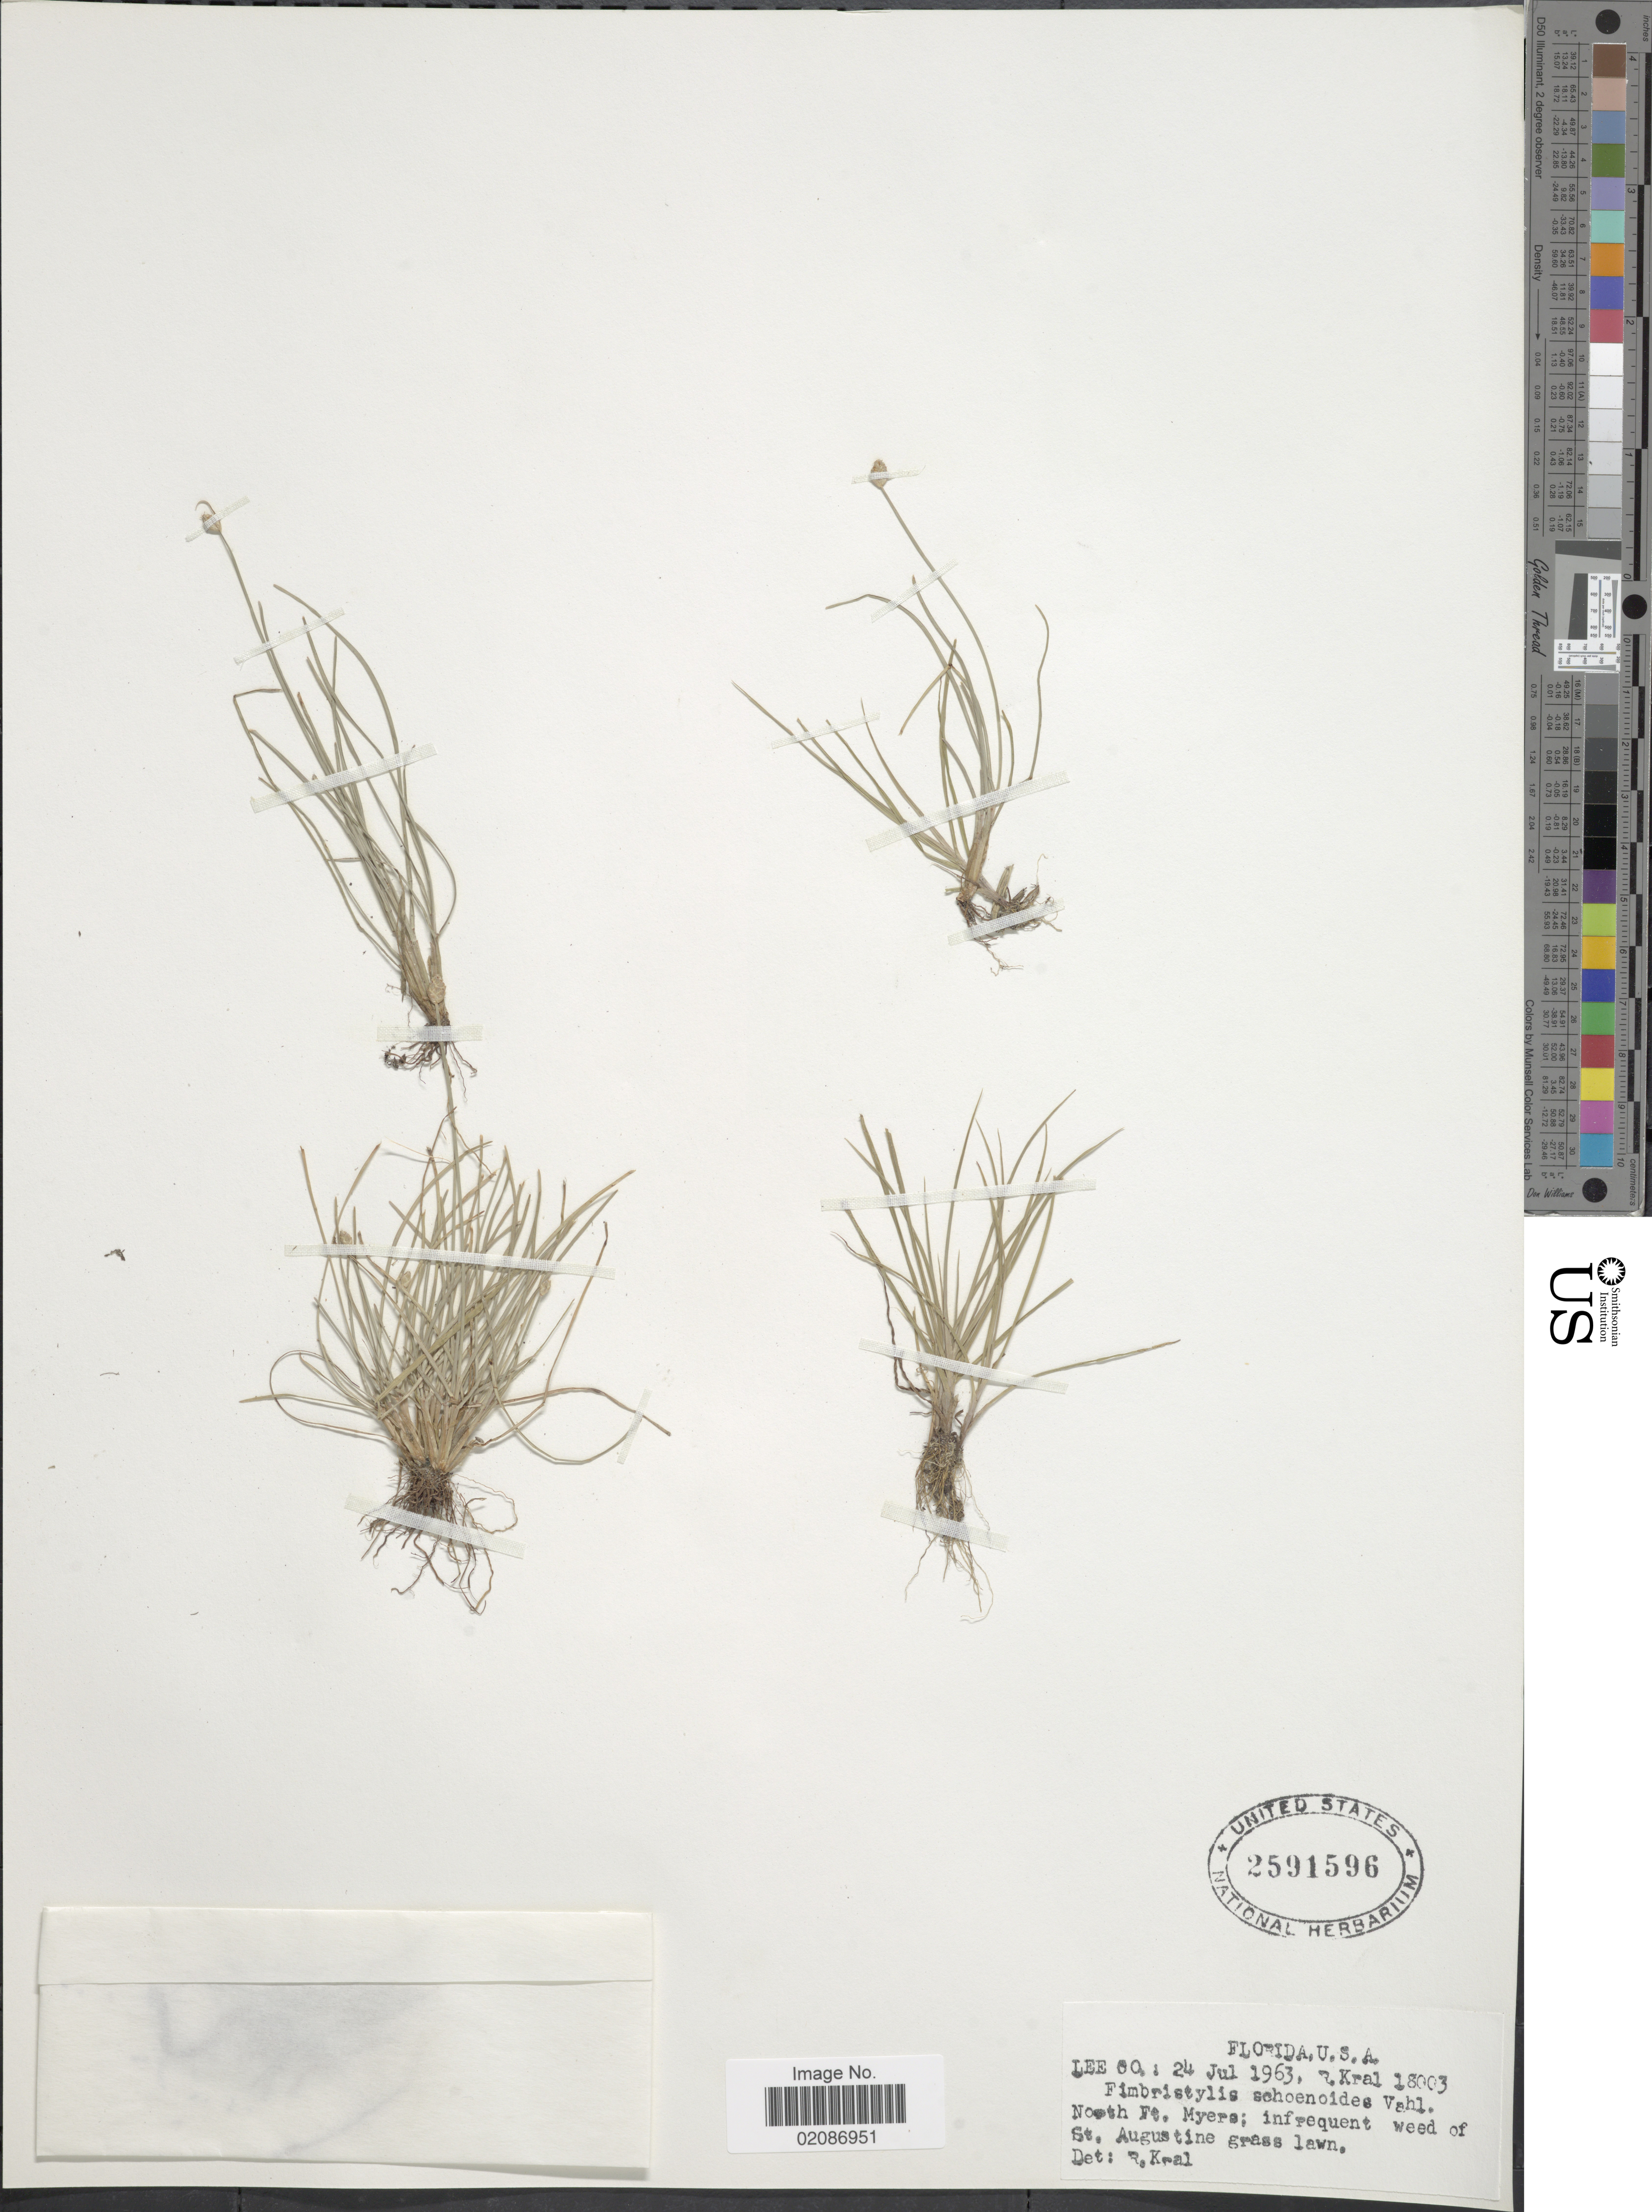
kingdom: Plantae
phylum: Tracheophyta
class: Liliopsida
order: Poales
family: Cyperaceae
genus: Fimbristylis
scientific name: Fimbristylis schoenoides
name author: (Retz.) Vahl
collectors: R. Kral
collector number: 18003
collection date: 1963-07-24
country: United States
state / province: Florida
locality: Lee Co.: North Ft. Myers, in frequent weed of St. Augustine grass lawn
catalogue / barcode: US 2591596